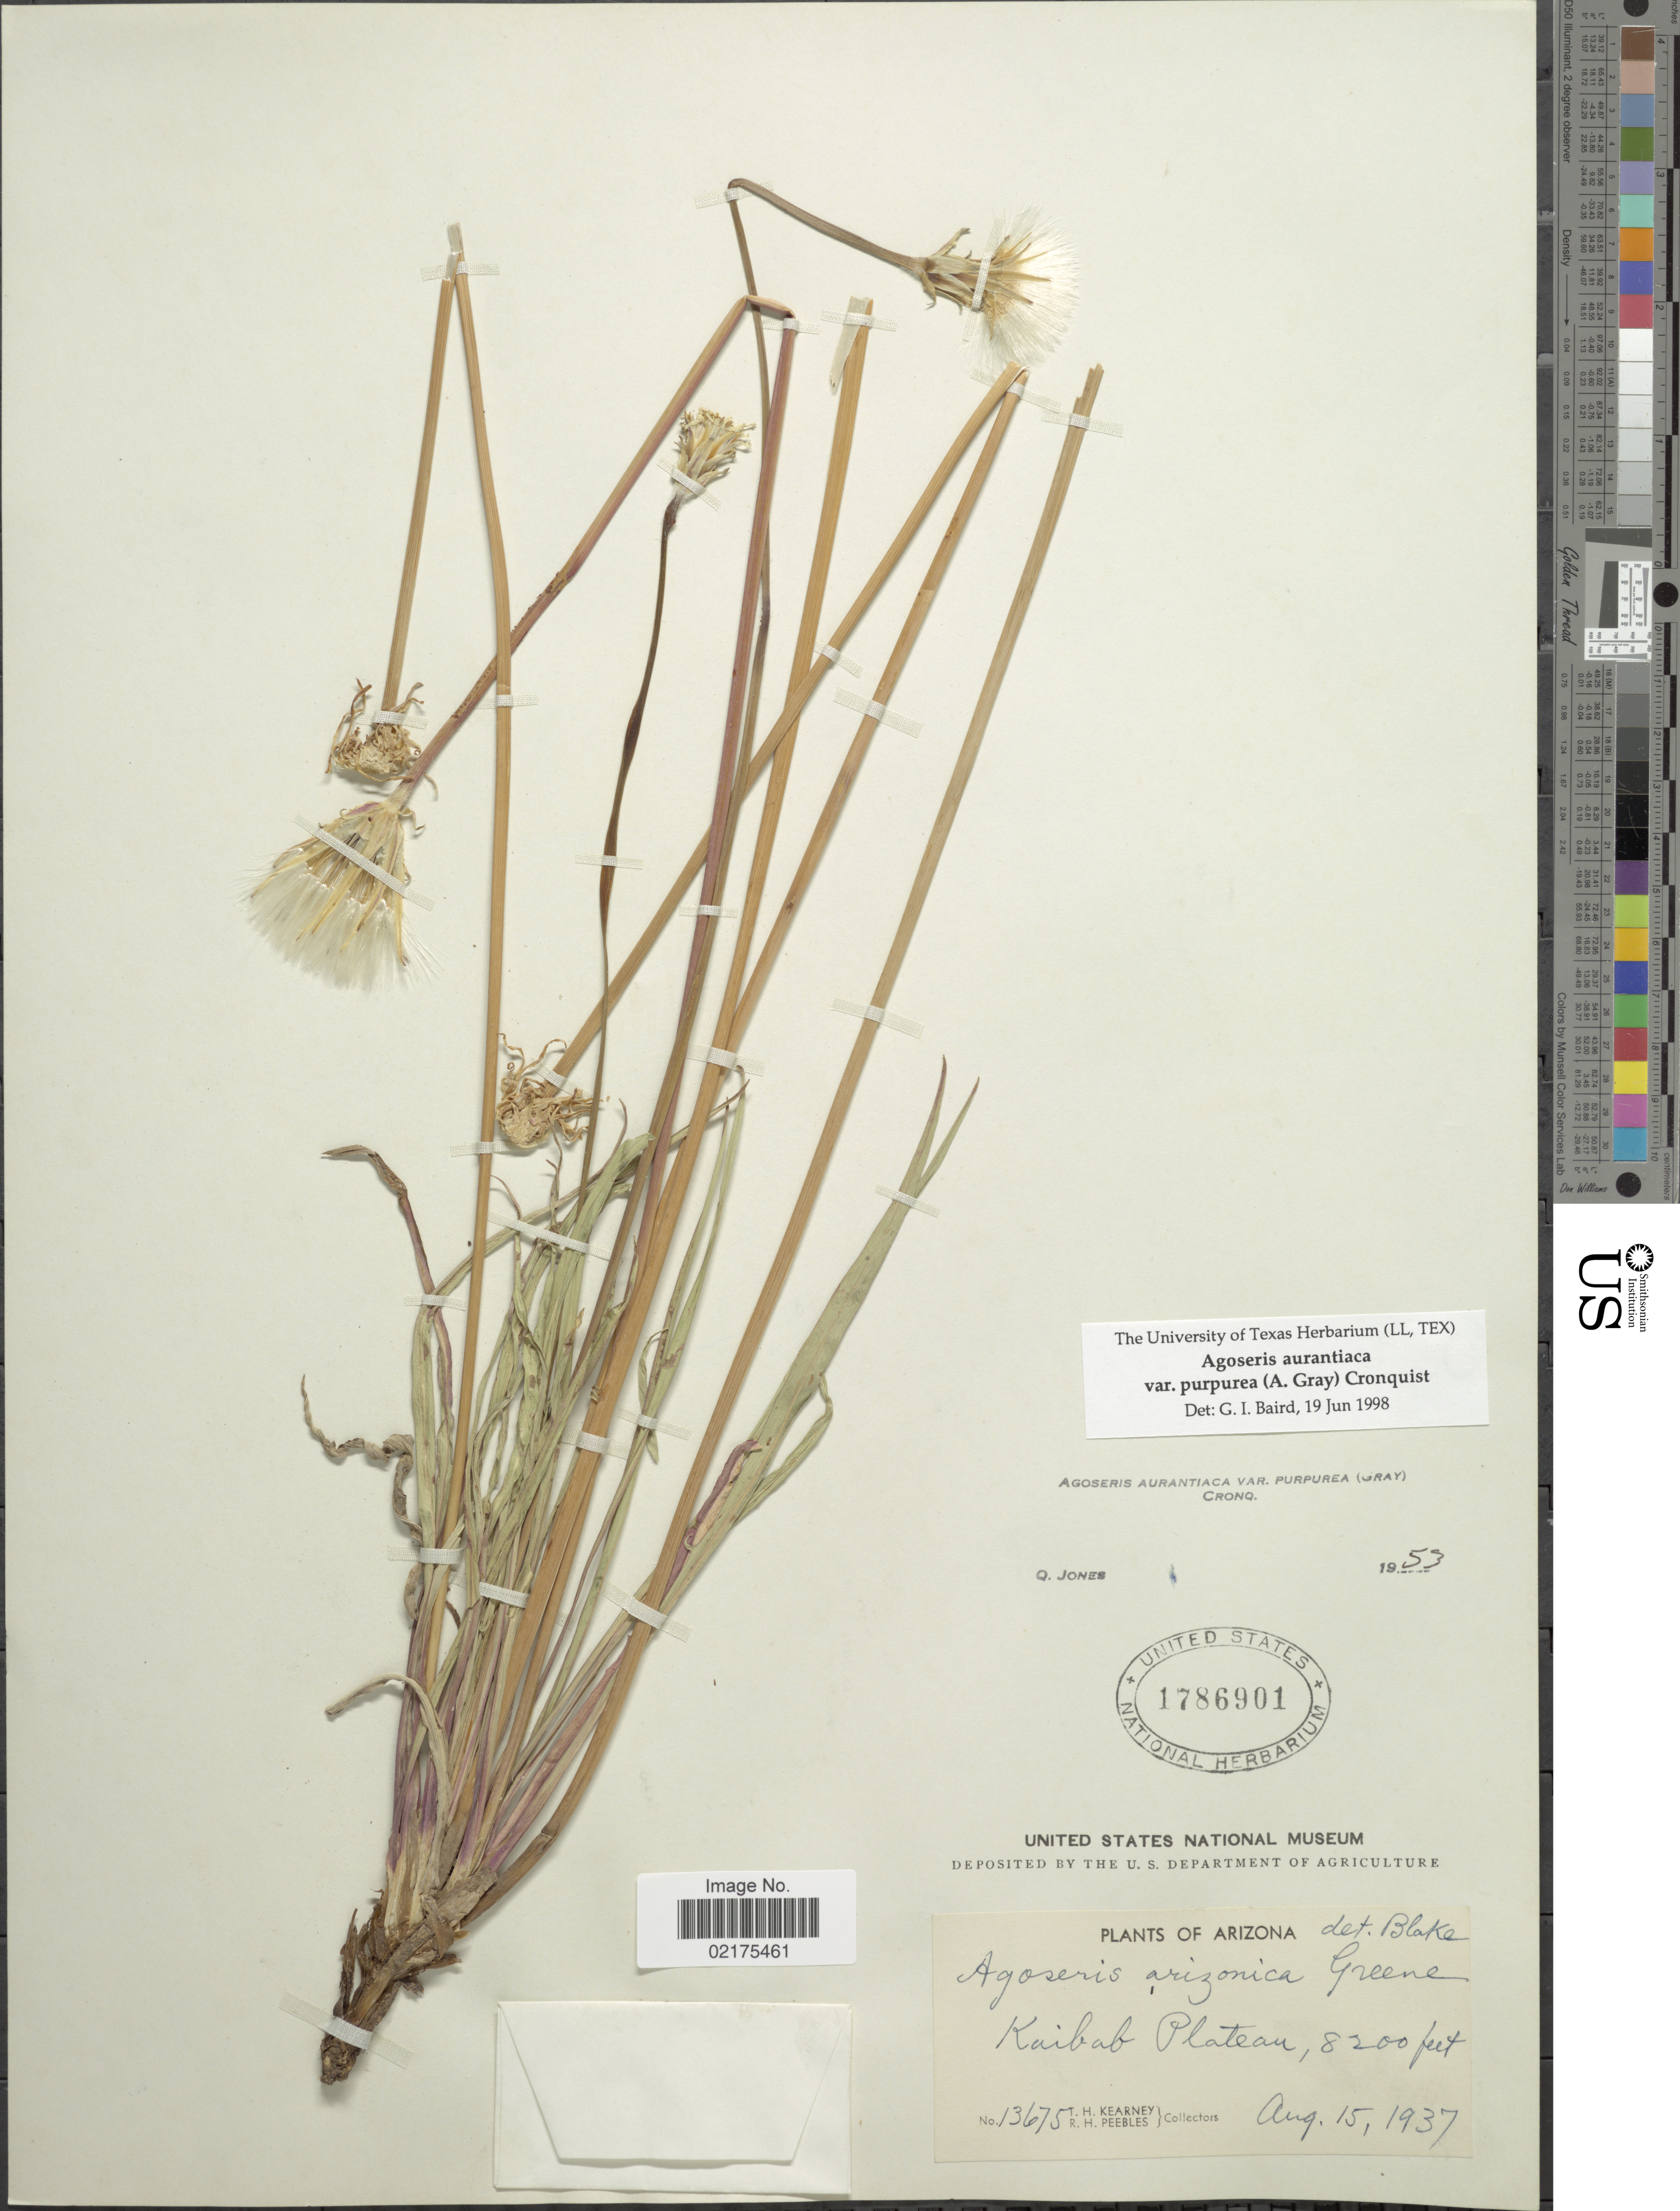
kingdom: Plantae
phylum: Tracheophyta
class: Magnoliopsida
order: Asterales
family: Asteraceae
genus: Agoseris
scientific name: Agoseris aurantiaca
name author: (Hook.) Greene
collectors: T. H. Kearney & R. H. Peebles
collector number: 13675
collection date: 1937-08-15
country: United States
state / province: Arizona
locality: Kaibab Plateau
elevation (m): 2499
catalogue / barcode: US 1786901